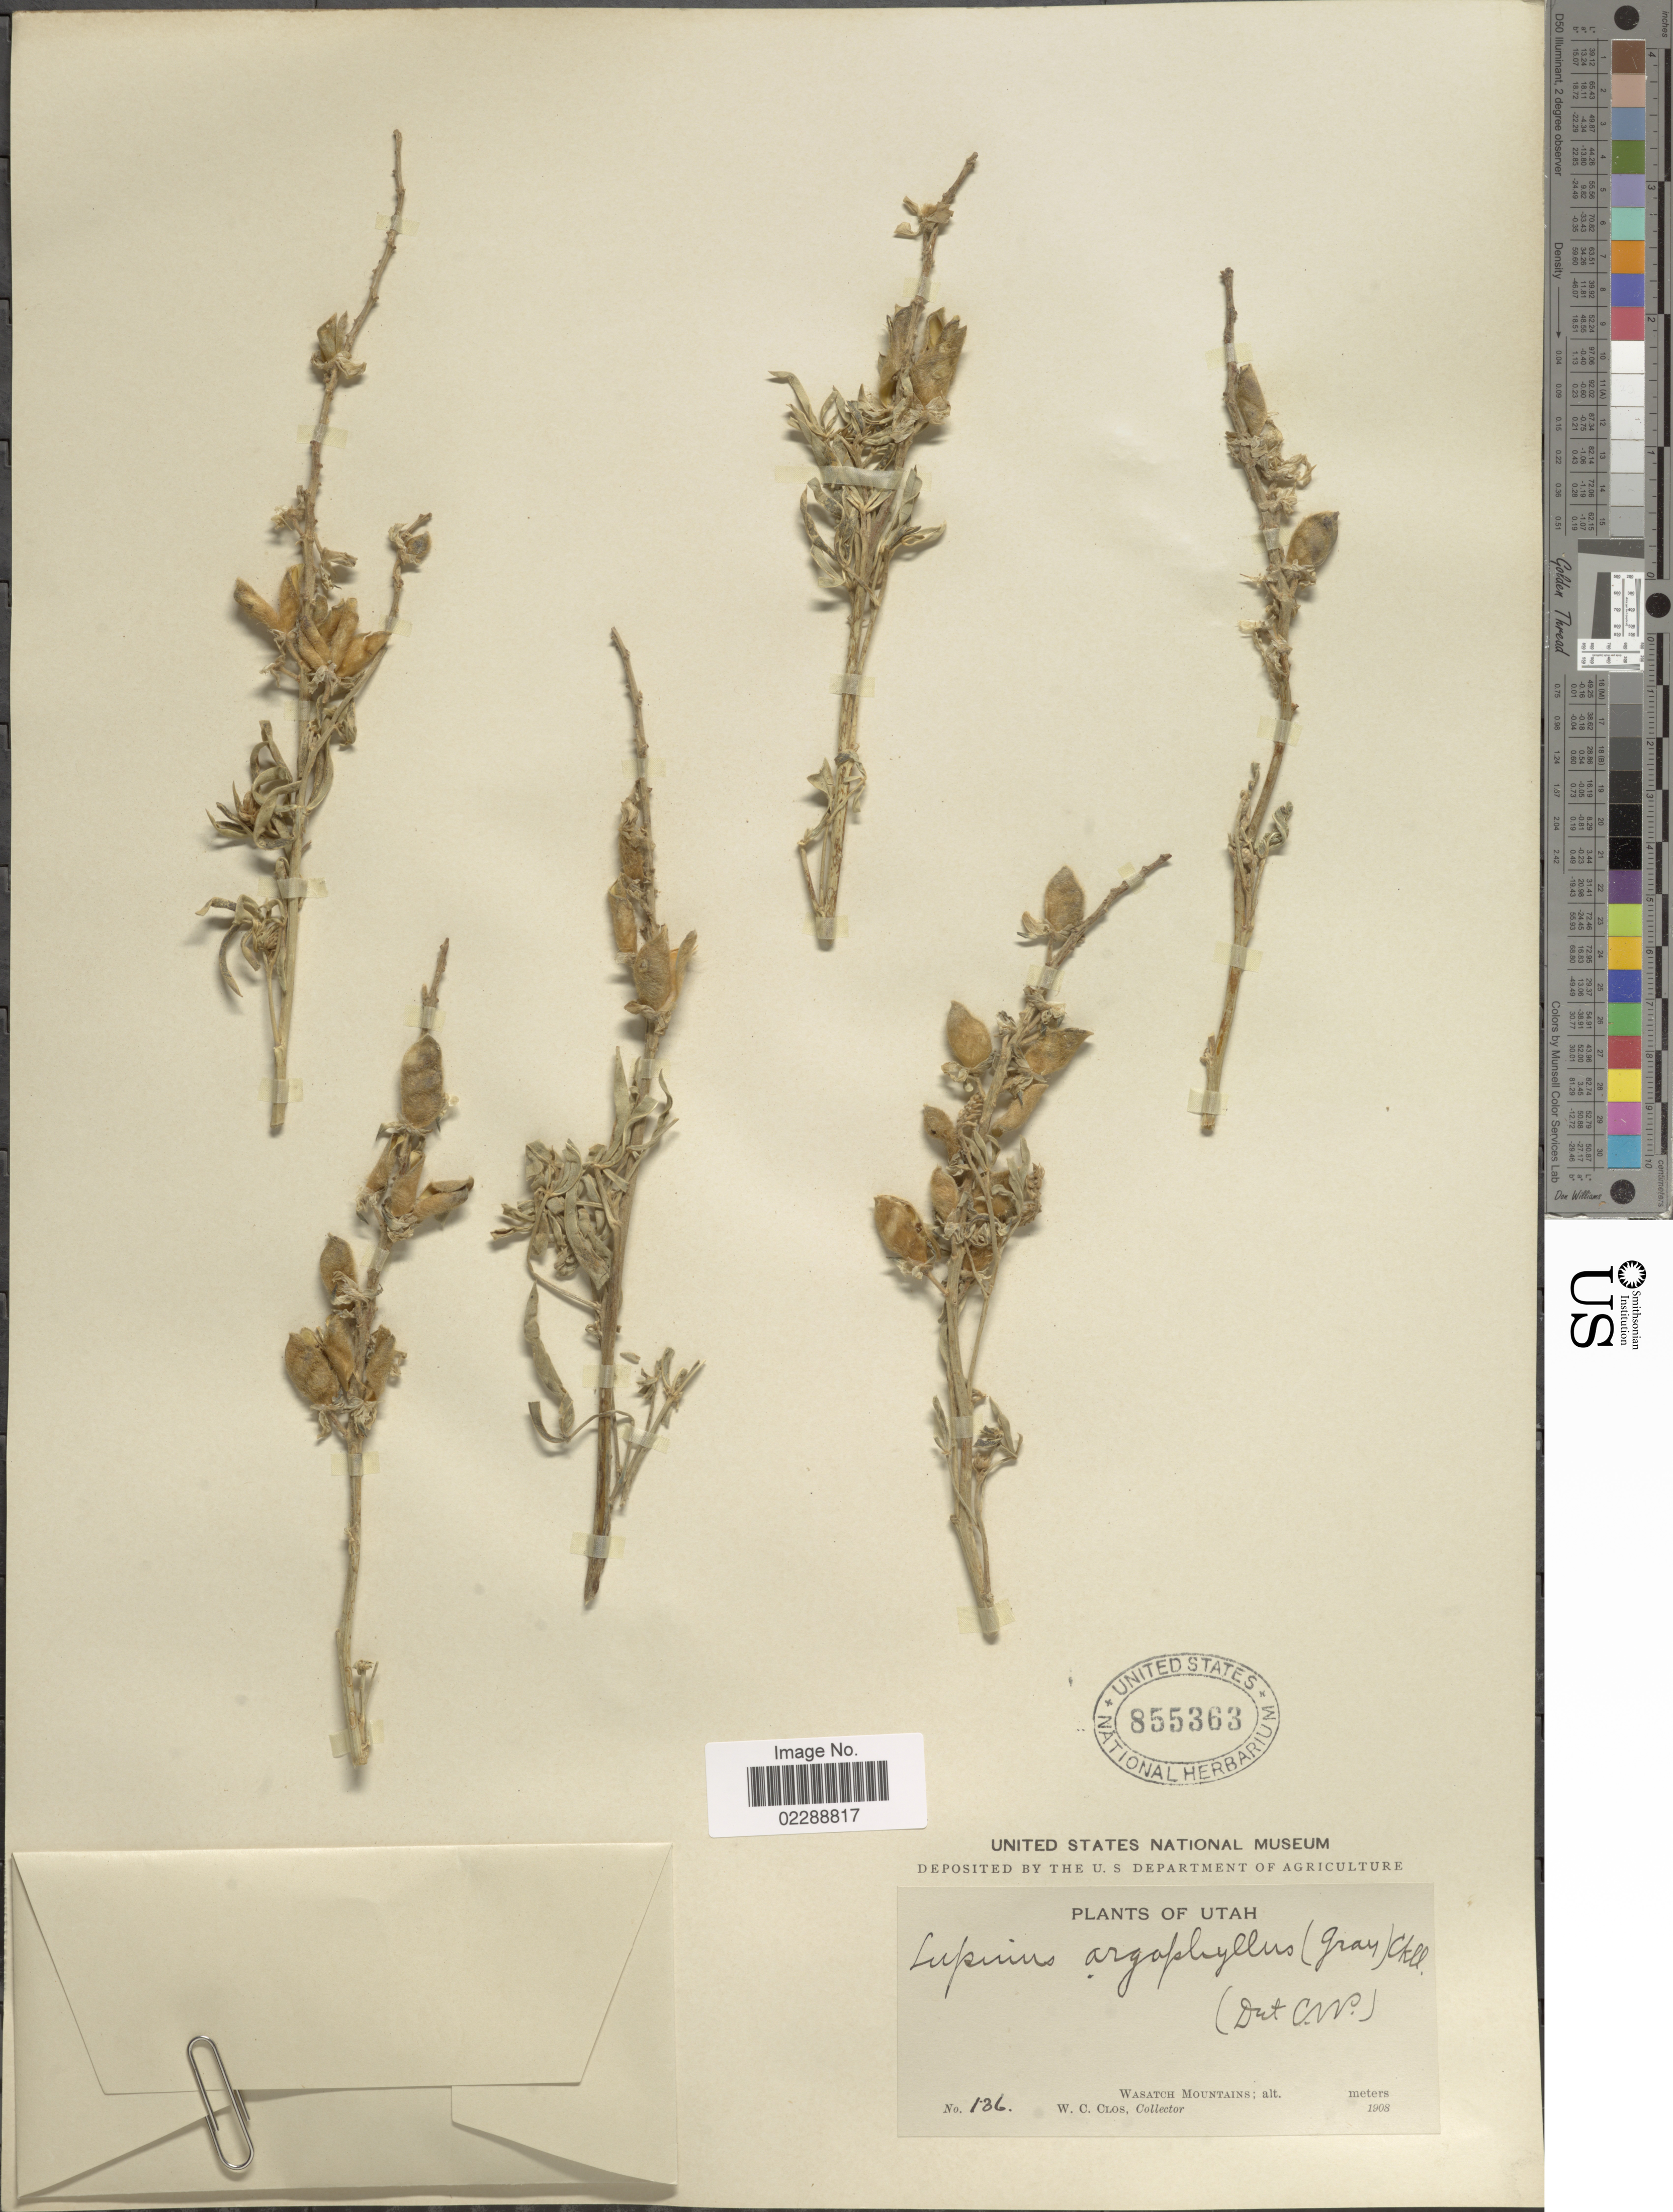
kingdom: Plantae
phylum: Tracheophyta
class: Magnoliopsida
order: Fabales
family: Fabaceae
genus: Lupinus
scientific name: Lupinus sp.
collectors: W. C. Clos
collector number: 136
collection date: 1908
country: United States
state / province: Utah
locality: Wasatch Mountains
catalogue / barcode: US 855363